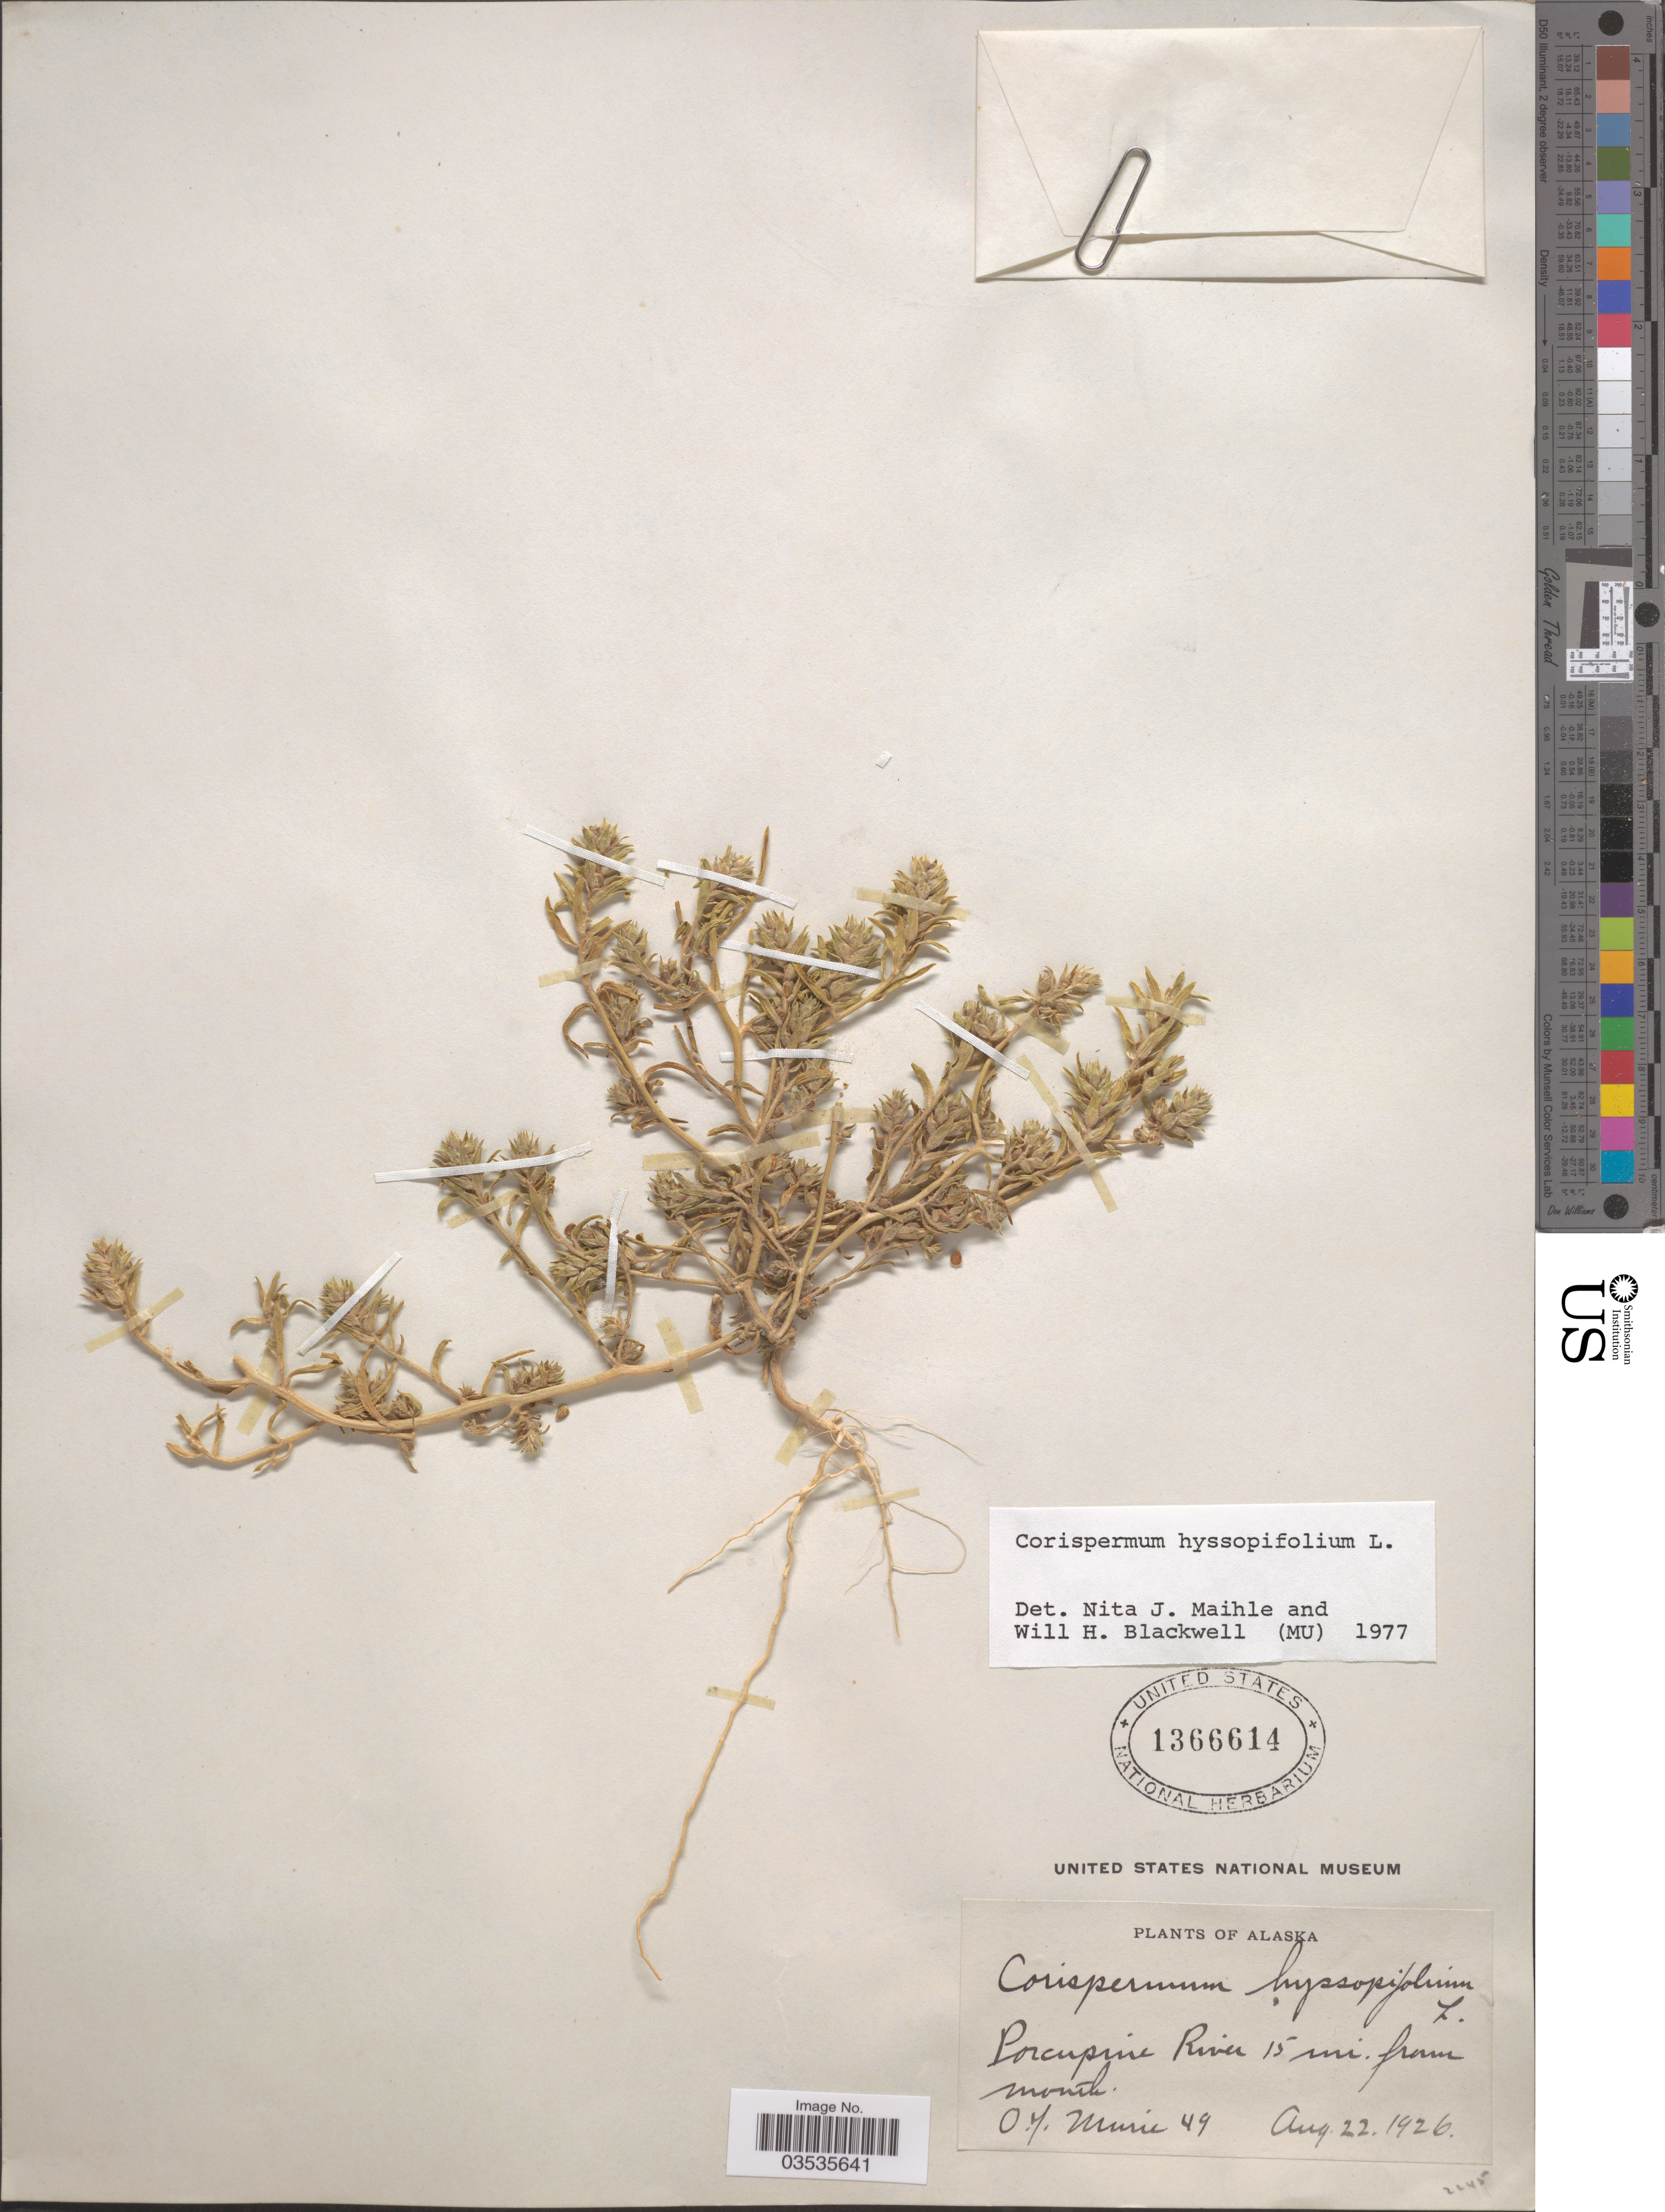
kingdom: Plantae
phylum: Tracheophyta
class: Magnoliopsida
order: Caryophyllales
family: Amaranthaceae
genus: Corispermum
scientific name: Corispermum hyssopifolium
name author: L.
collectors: O. Murie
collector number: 49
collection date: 1926-08-22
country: United States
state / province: Alaska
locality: Porcupine River 15 mi. from mouth.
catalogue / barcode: US 1366614